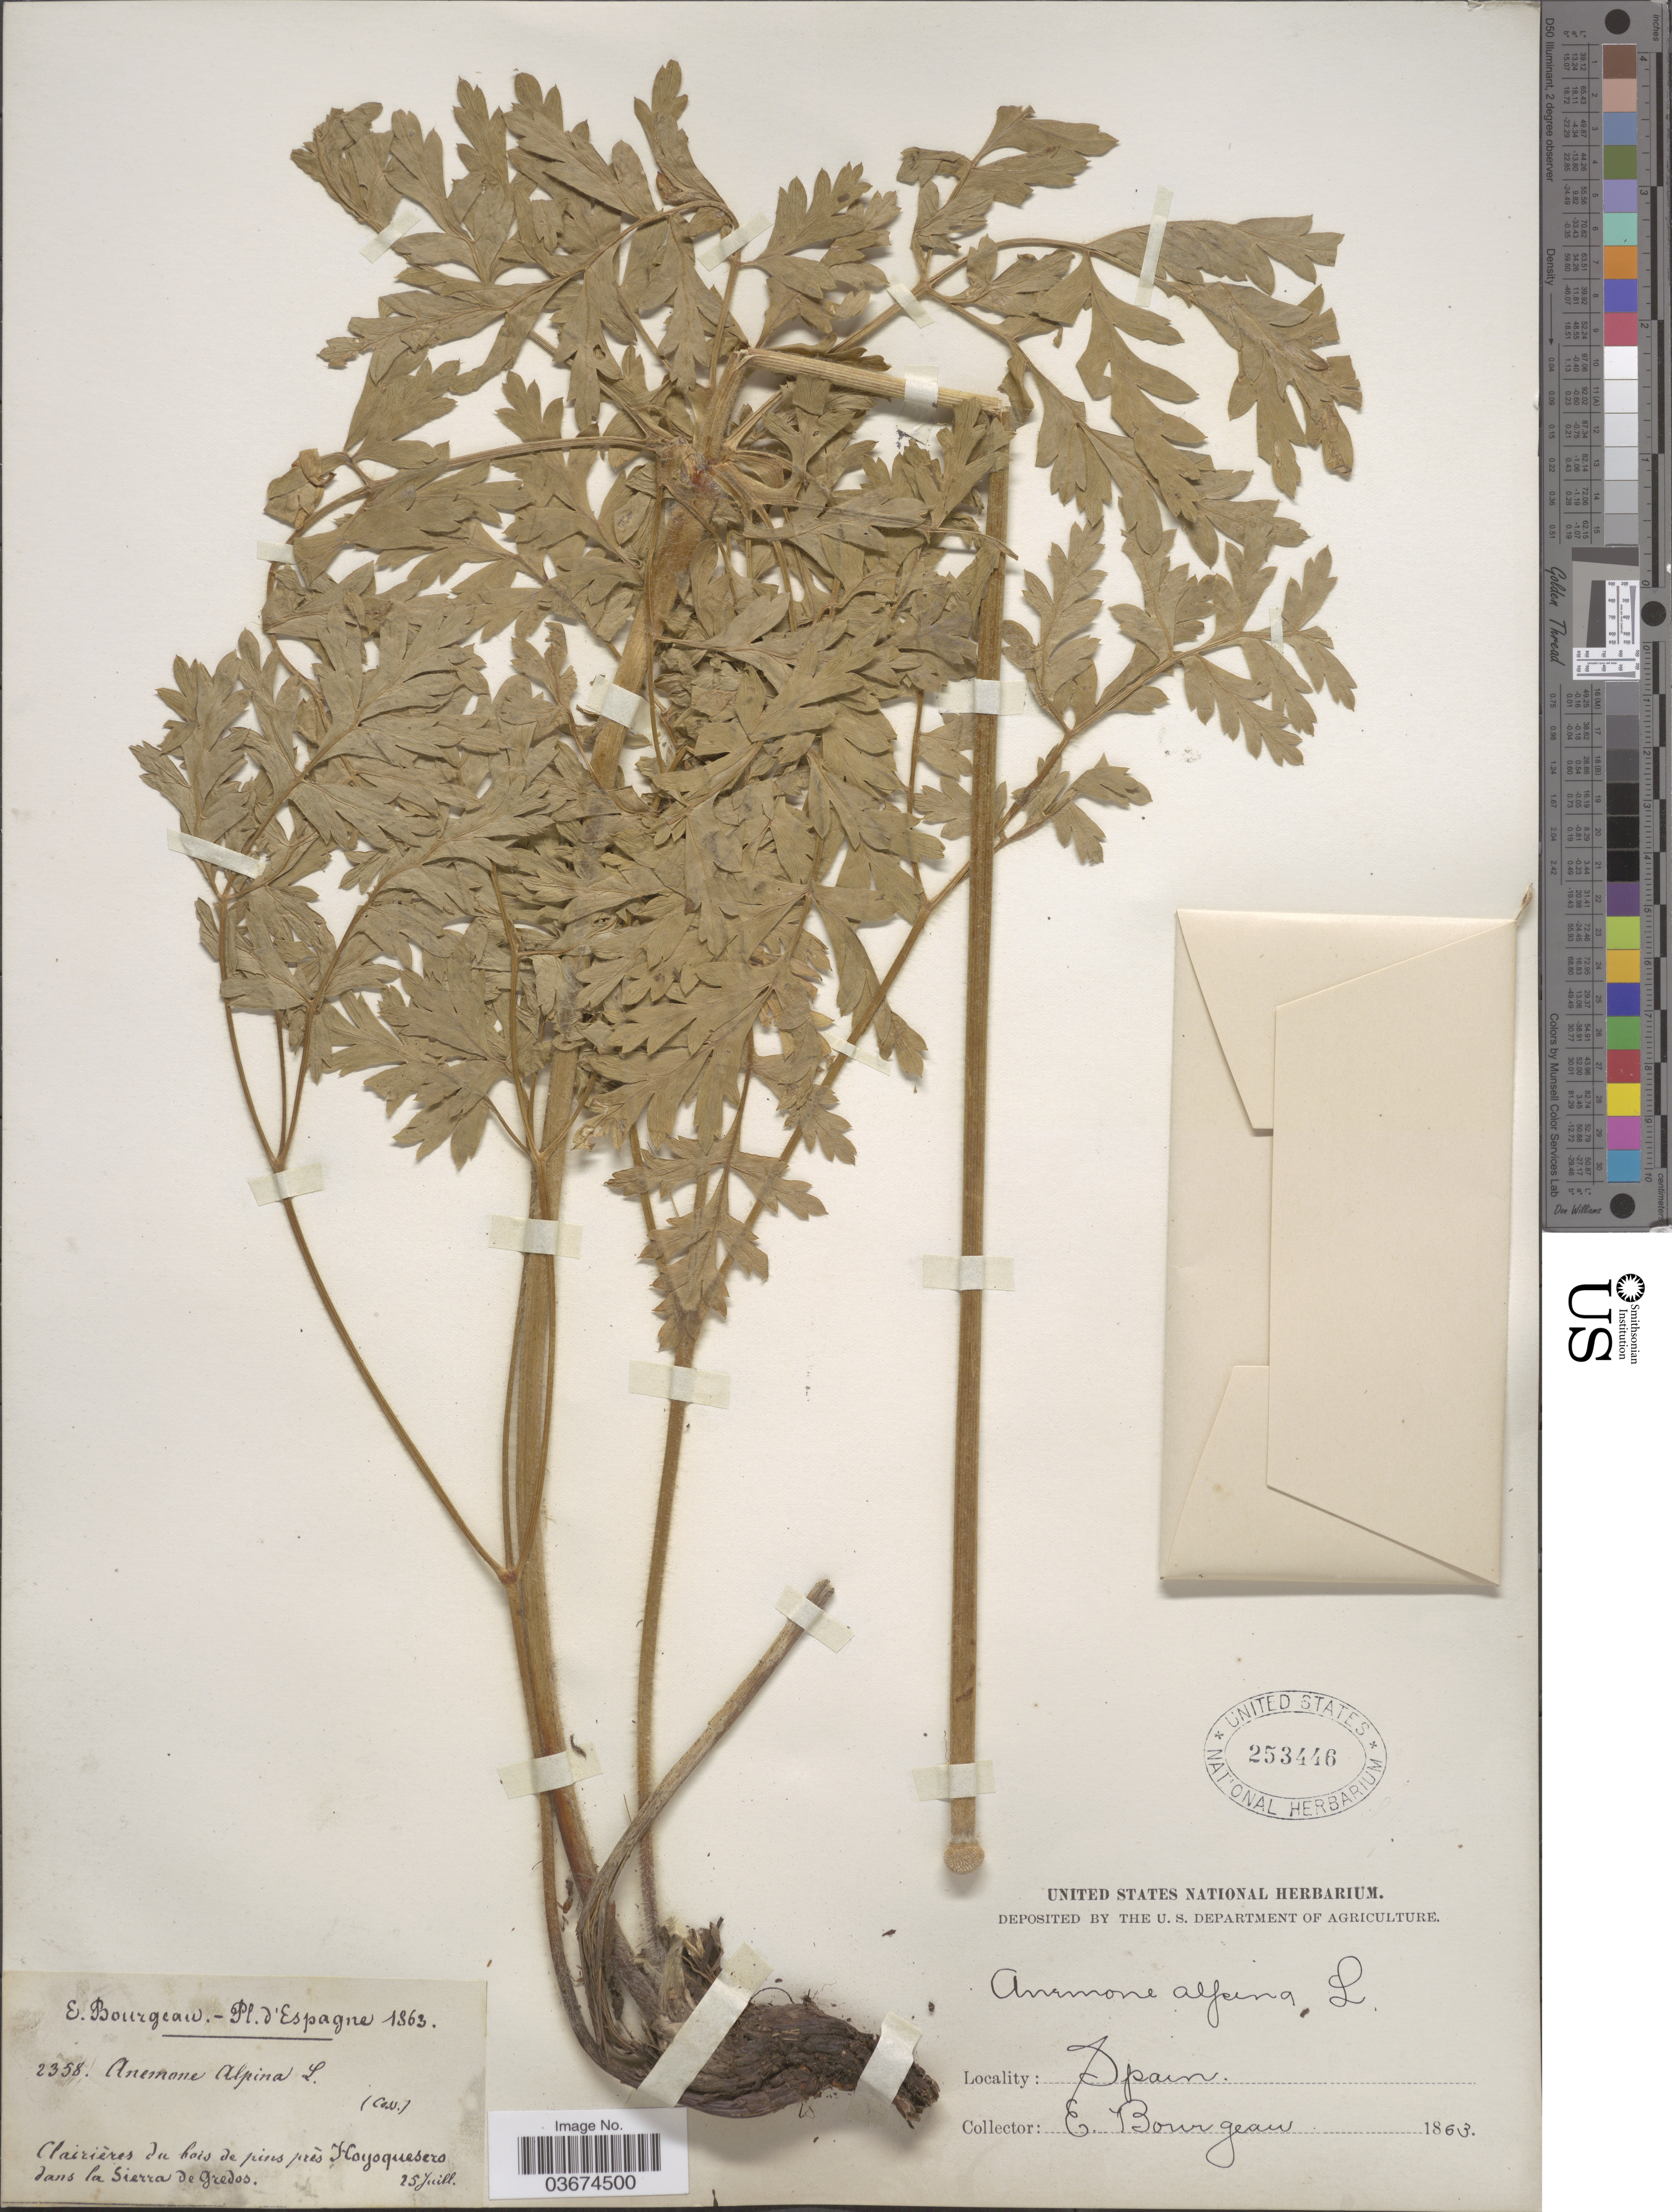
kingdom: Plantae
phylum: Tracheophyta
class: Magnoliopsida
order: Ranunculales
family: Ranunculaceae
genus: Pulsatilla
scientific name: Pulsatilla alpina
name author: Delarbre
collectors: E. Bourgeau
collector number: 2358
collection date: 1863-07-25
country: Spain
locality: Espagne. Clairières du bois de pins près Hoyoquesero dans la Sierra de Gredos.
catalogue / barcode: US 253446